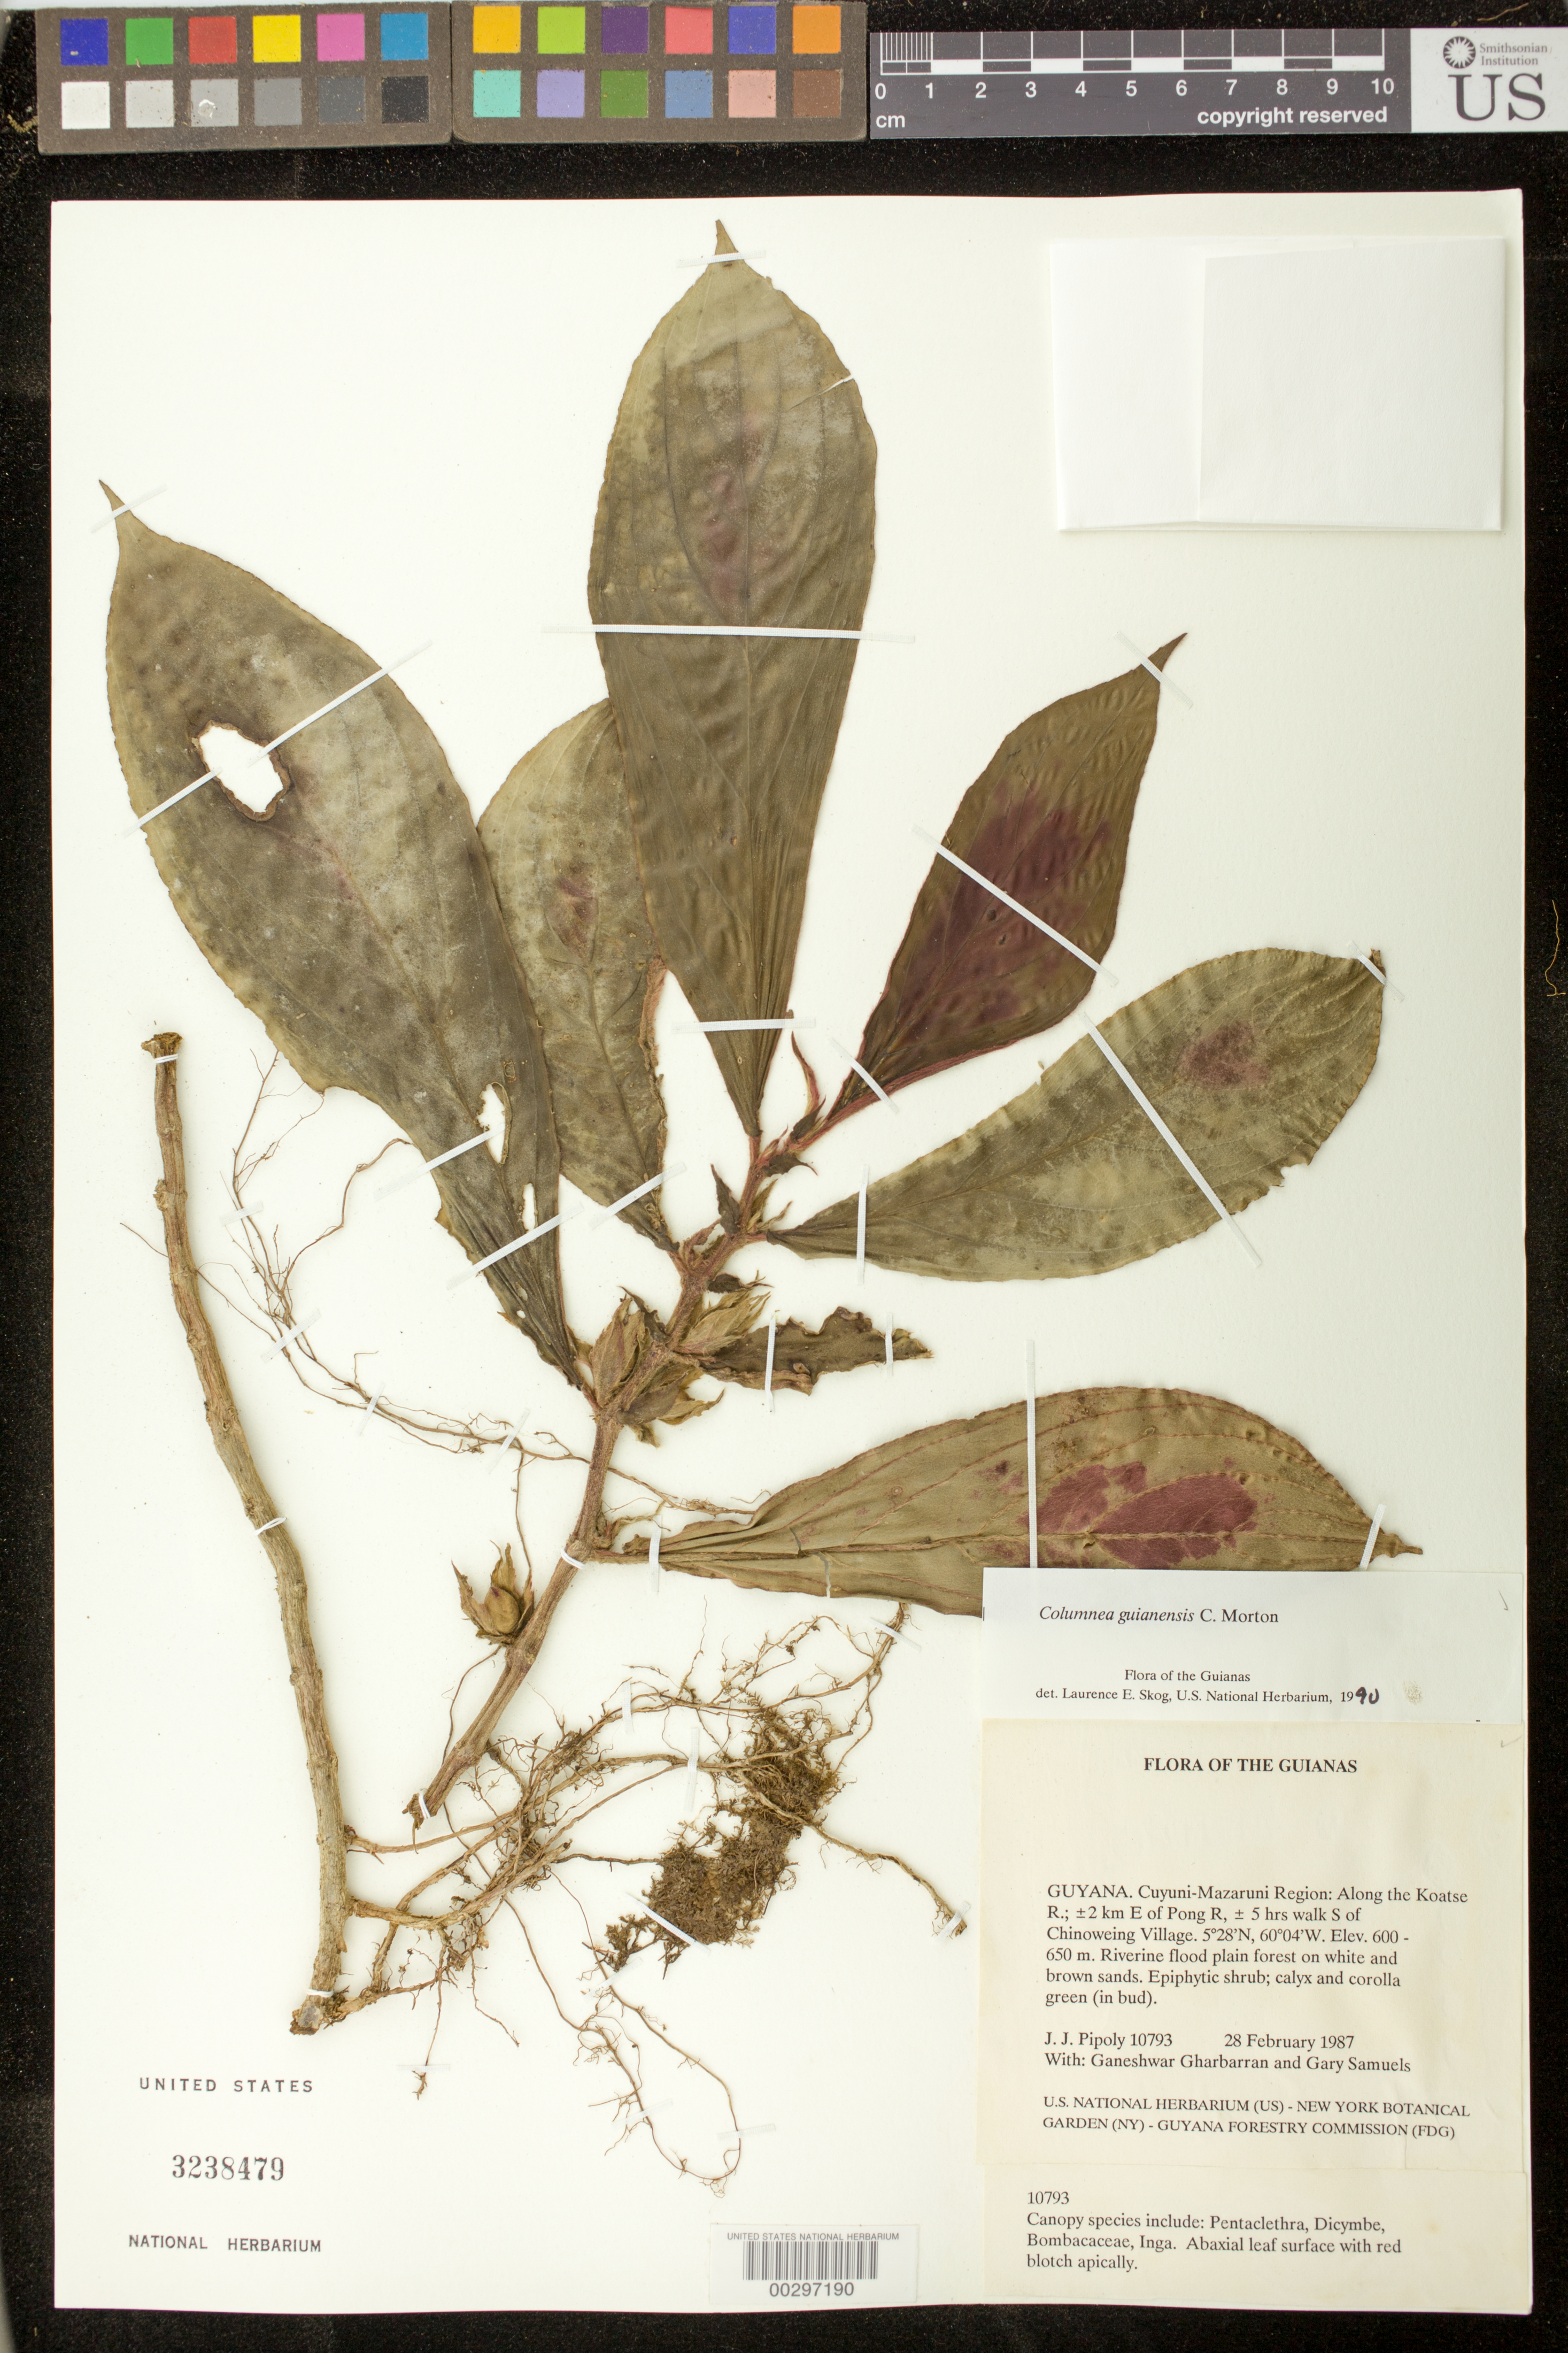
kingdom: Plantae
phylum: Tracheophyta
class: Magnoliopsida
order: Lamiales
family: Gesneriaceae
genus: Columnea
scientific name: Columnea guianensis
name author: C.V. Morton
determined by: Skog, Laurence E.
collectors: J. J. Pipoly, G. Gharbarran & G. Samuels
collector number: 10793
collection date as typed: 28 Feb 1987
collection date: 1987-02-28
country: Guyana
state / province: Cuyuni-Mazaruni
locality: Along Koatse River, ca. 2 km E of Pong River, 5 hours walk S of Chinoweing Village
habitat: Riverine flood plain forest on white and brown sands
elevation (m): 600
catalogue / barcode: US 3238479